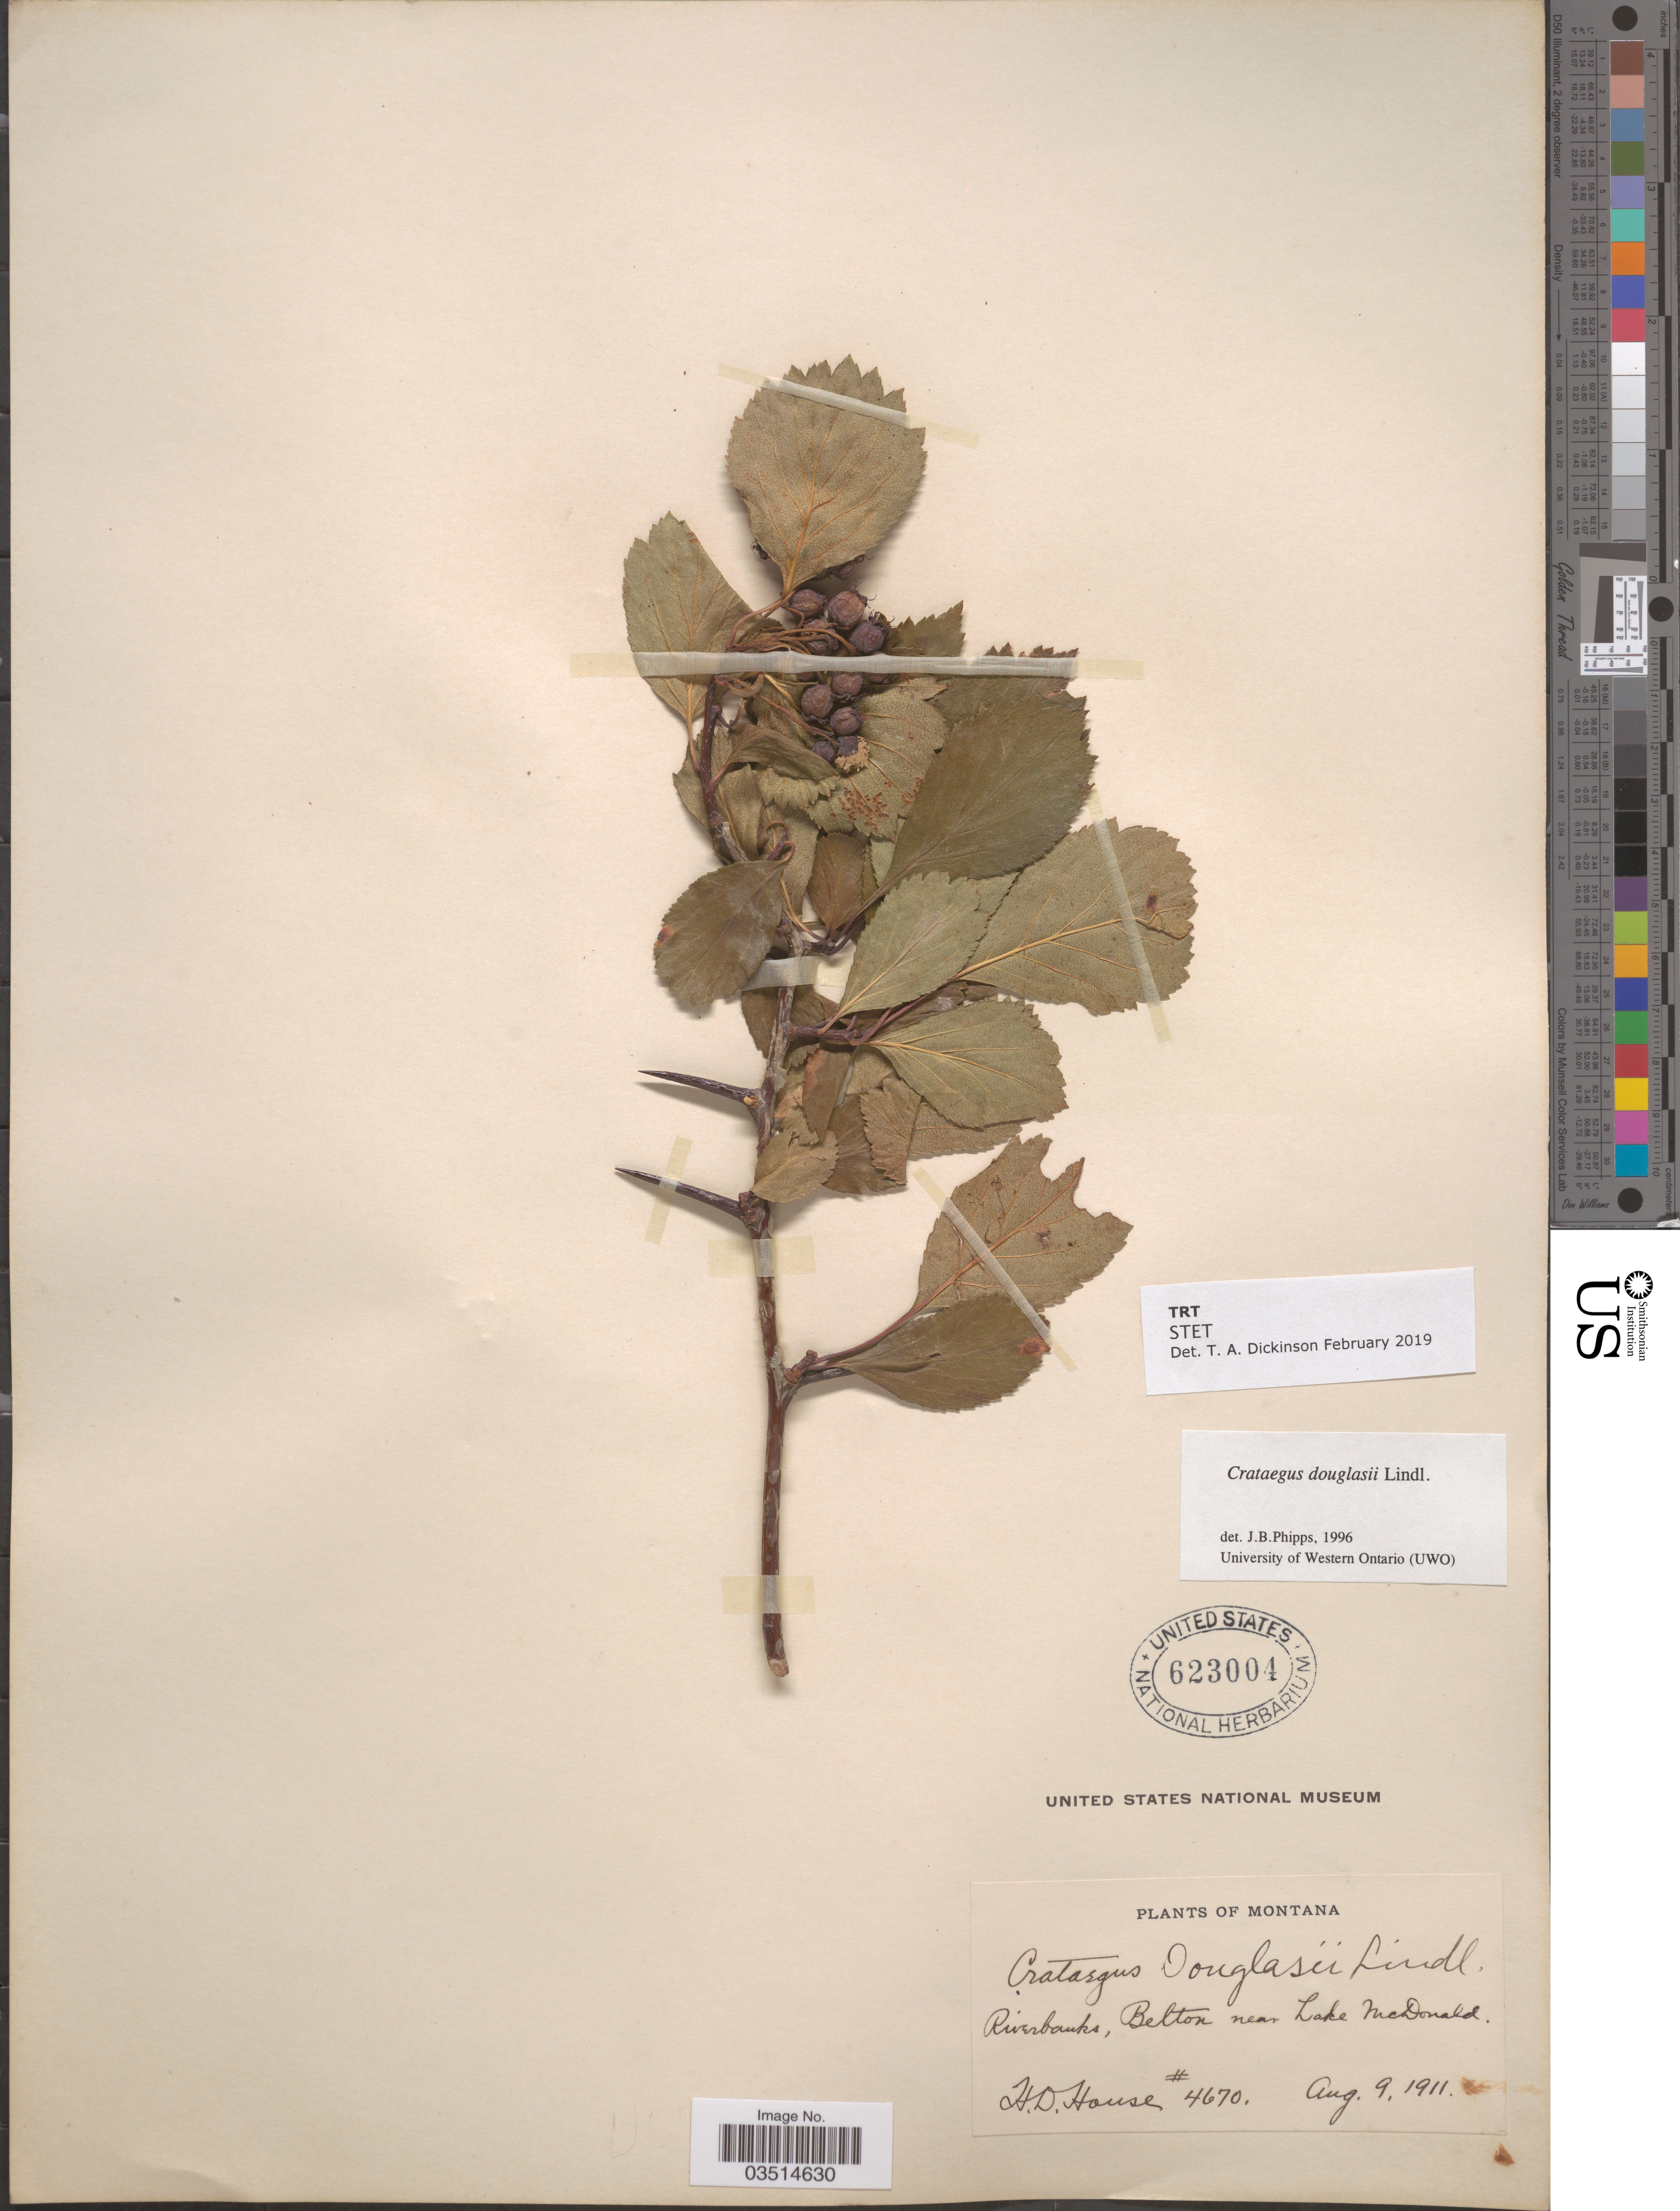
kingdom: Plantae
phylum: Tracheophyta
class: Magnoliopsida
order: Rosales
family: Rosaceae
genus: Crataegus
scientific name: Crataegus douglasii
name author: Lindl.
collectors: H. D. House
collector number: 4670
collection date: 1911-08-09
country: United States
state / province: Montana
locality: Riverbanks, Belton near Lake McDonald.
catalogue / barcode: US 623004